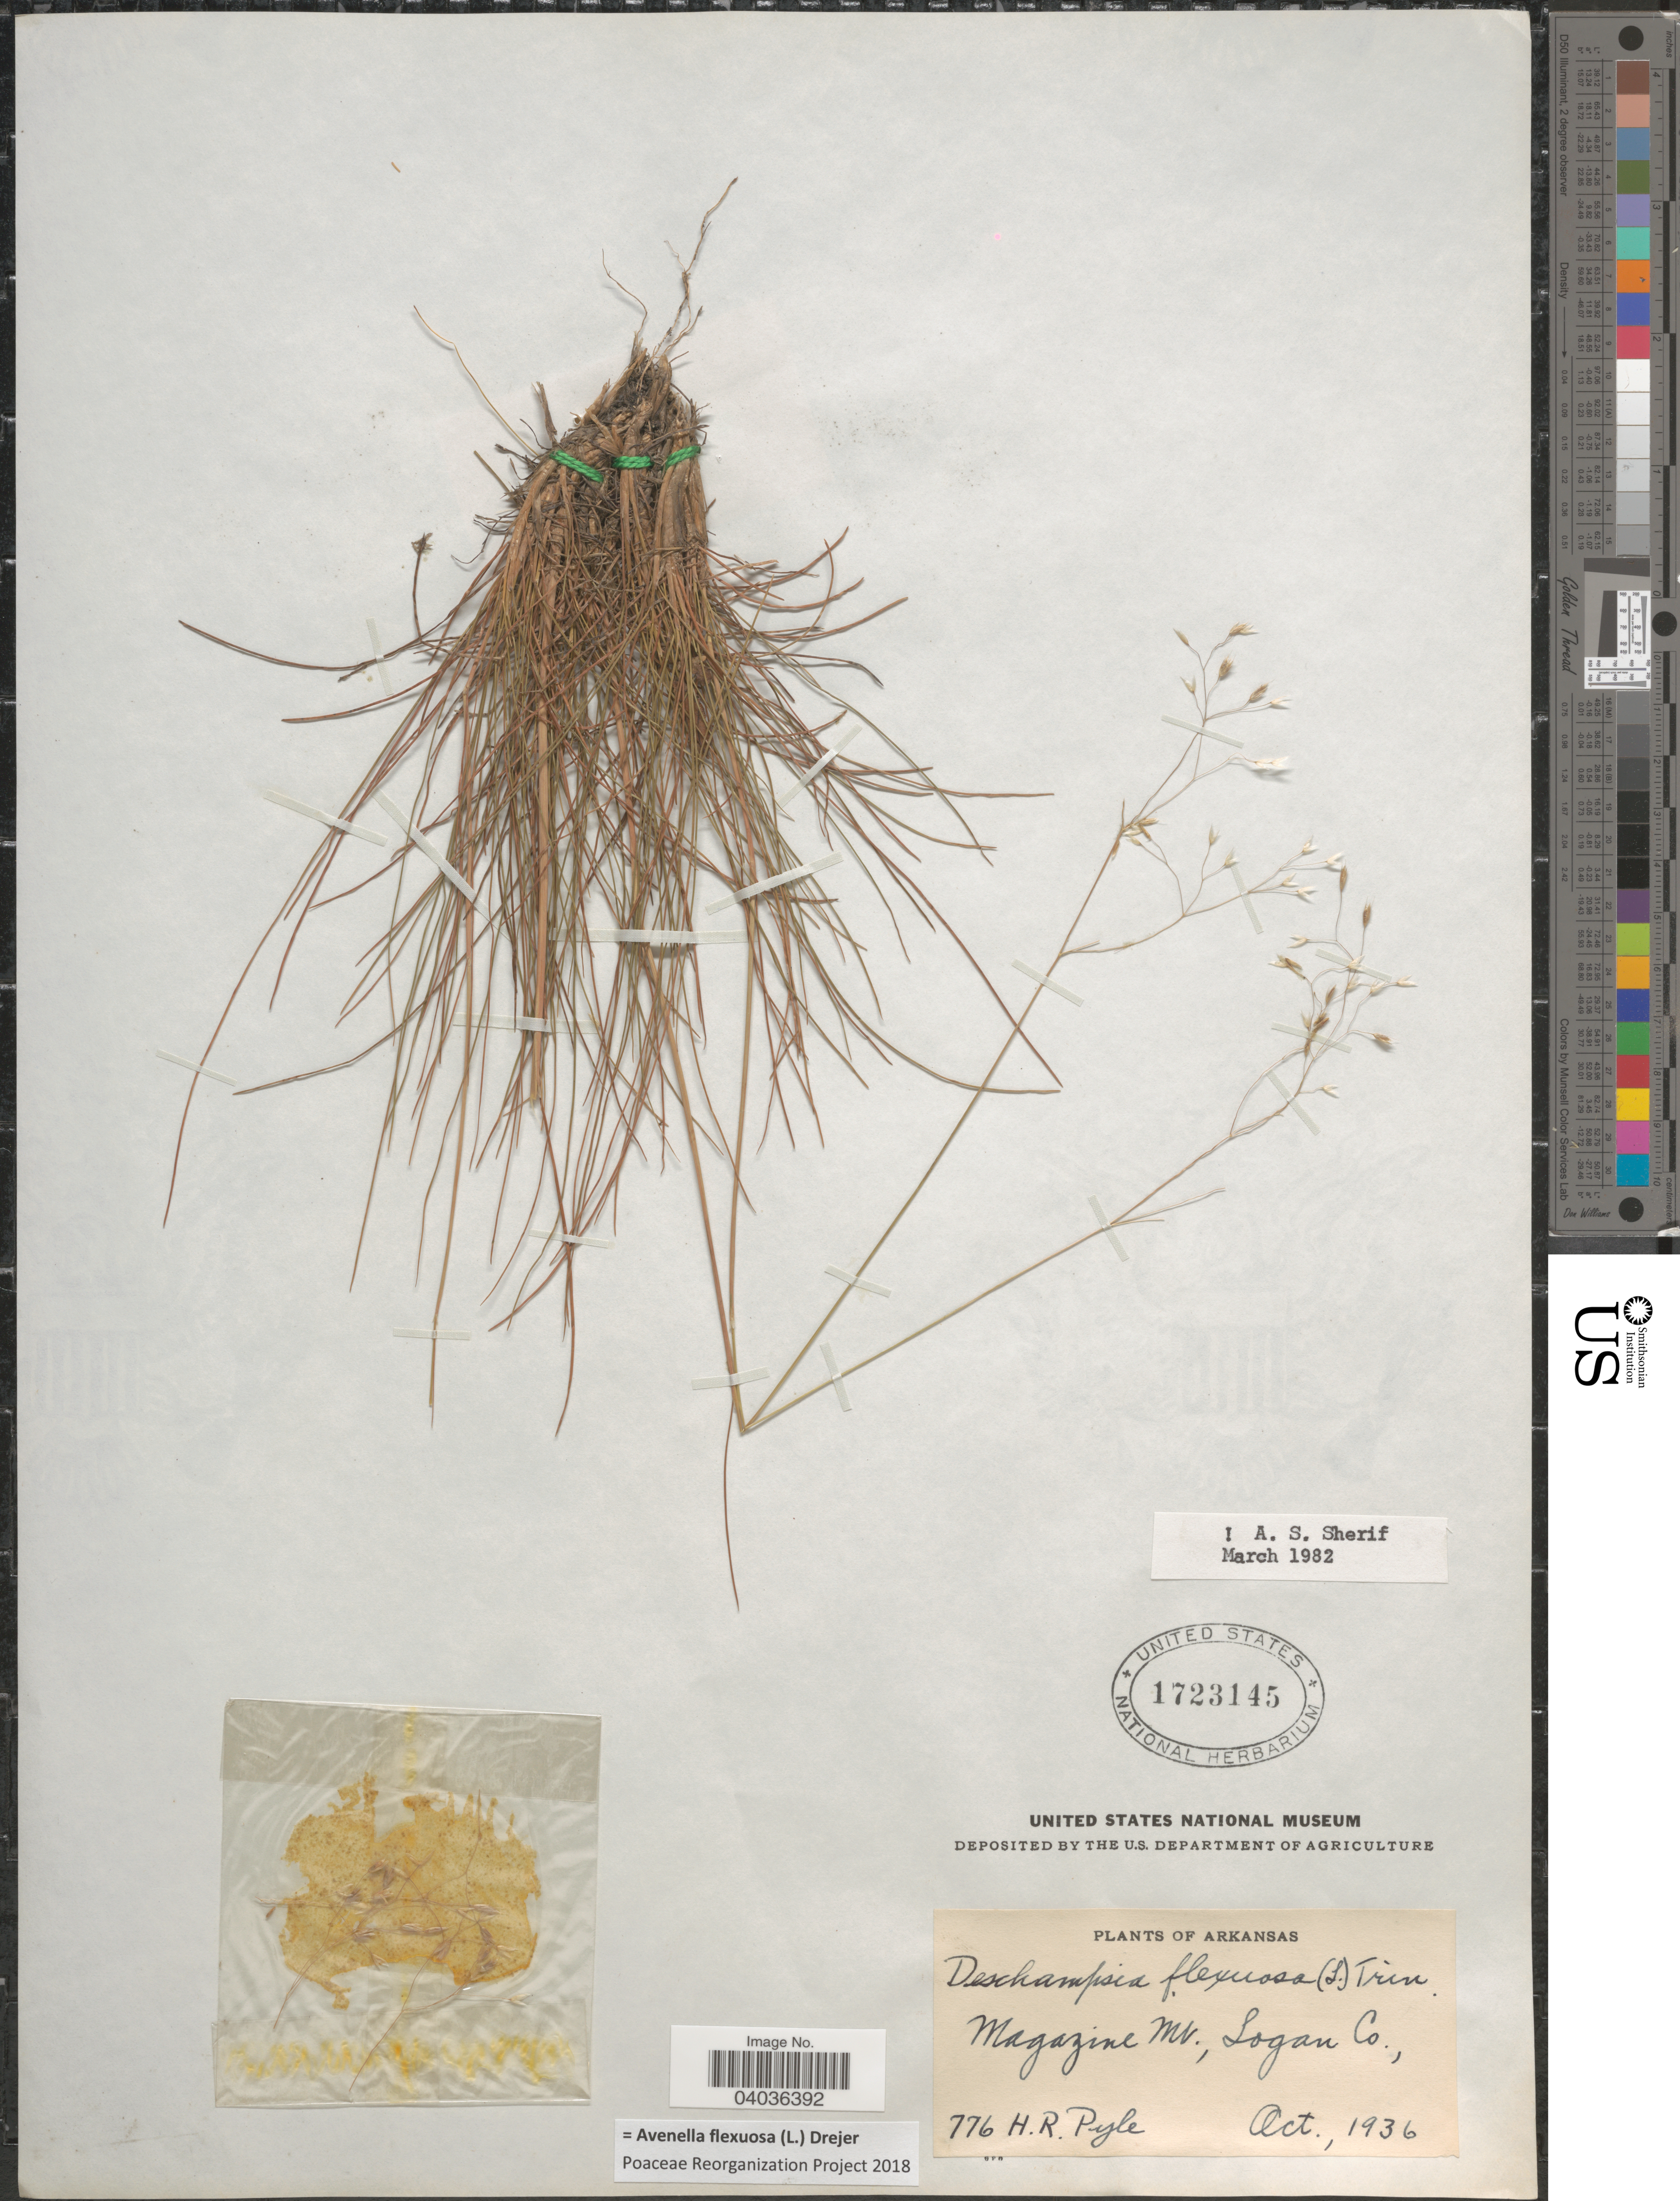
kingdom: Plantae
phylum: Tracheophyta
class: Liliopsida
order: Poales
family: Poaceae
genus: Avenella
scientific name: Avenella flexuosa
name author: (L.) Drejer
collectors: H. Pyle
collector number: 776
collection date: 1936-10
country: United States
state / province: Arkansas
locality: Magazine Mt., Logan Co.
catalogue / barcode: US 1723145